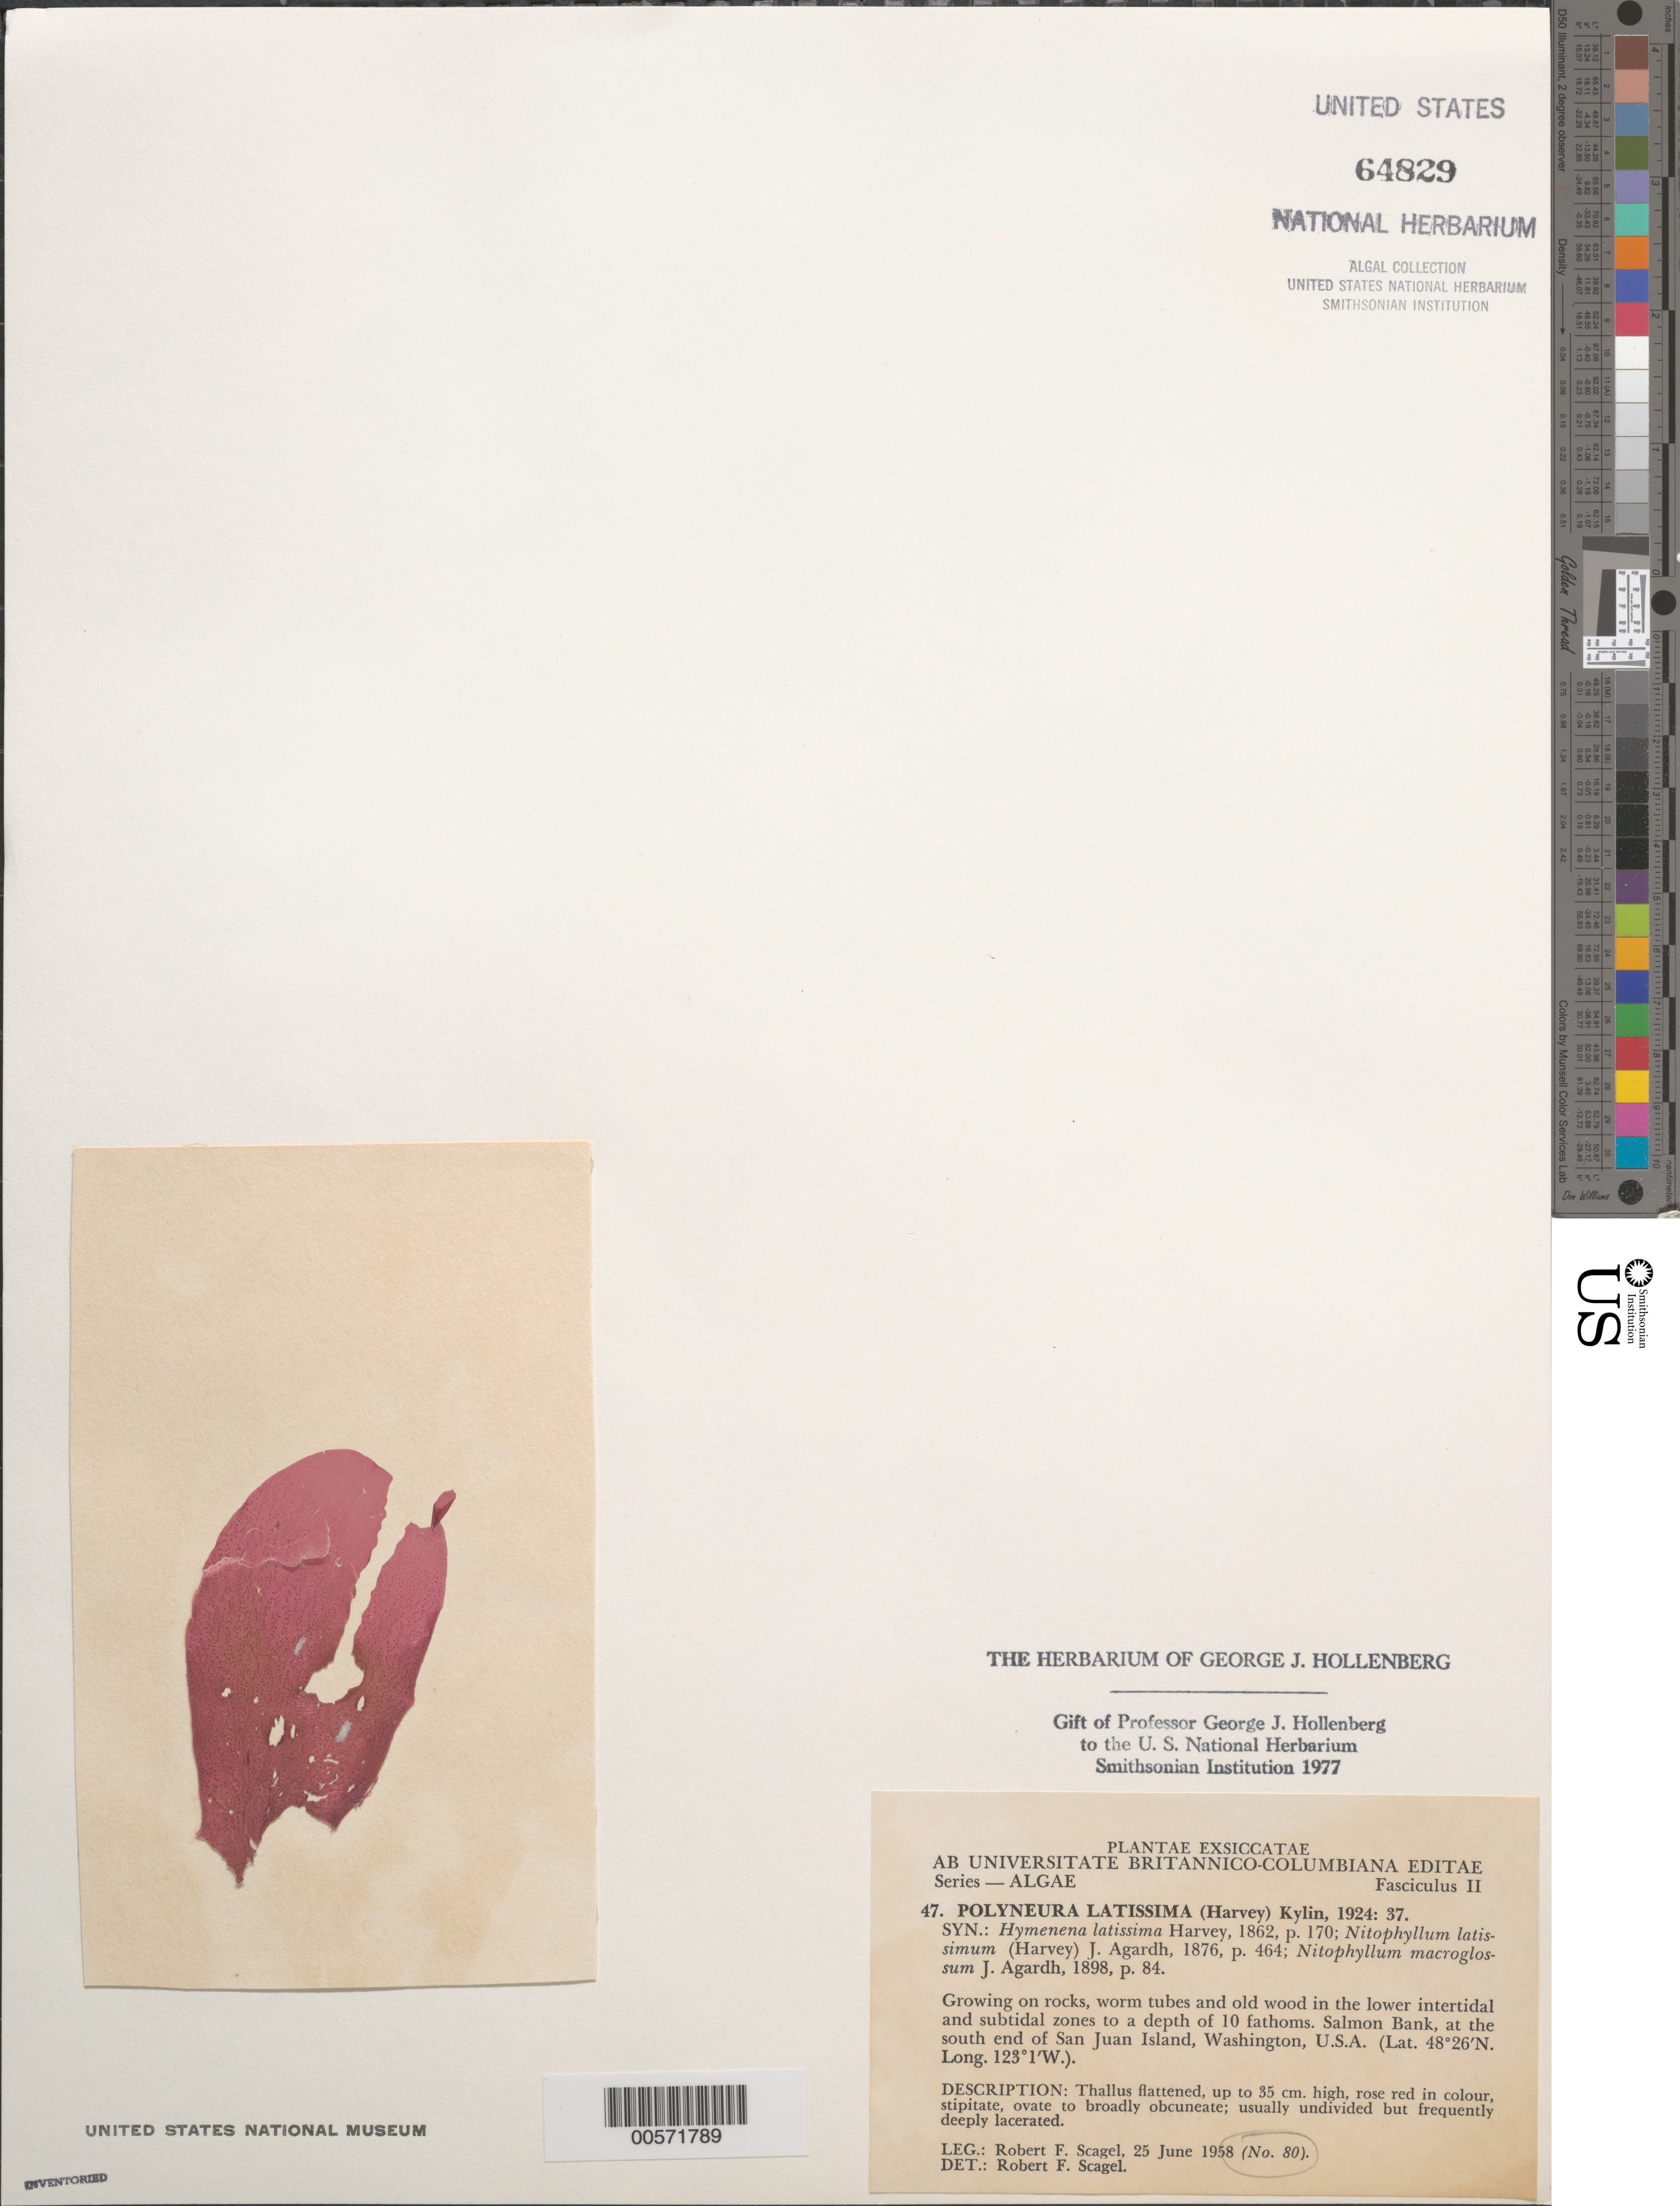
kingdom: Plantae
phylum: Rhodophyta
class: Florideophyceae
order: Ceramiales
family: Delesseriaceae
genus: Polyneura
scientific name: Polyneura latissima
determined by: Scagel, R. F.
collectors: R. F. Scagel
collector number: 80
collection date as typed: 25 Jun 1958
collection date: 1958-06-25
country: United States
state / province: Washington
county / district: San Juan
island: San Juan Island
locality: Salmon Bank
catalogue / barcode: US 64829